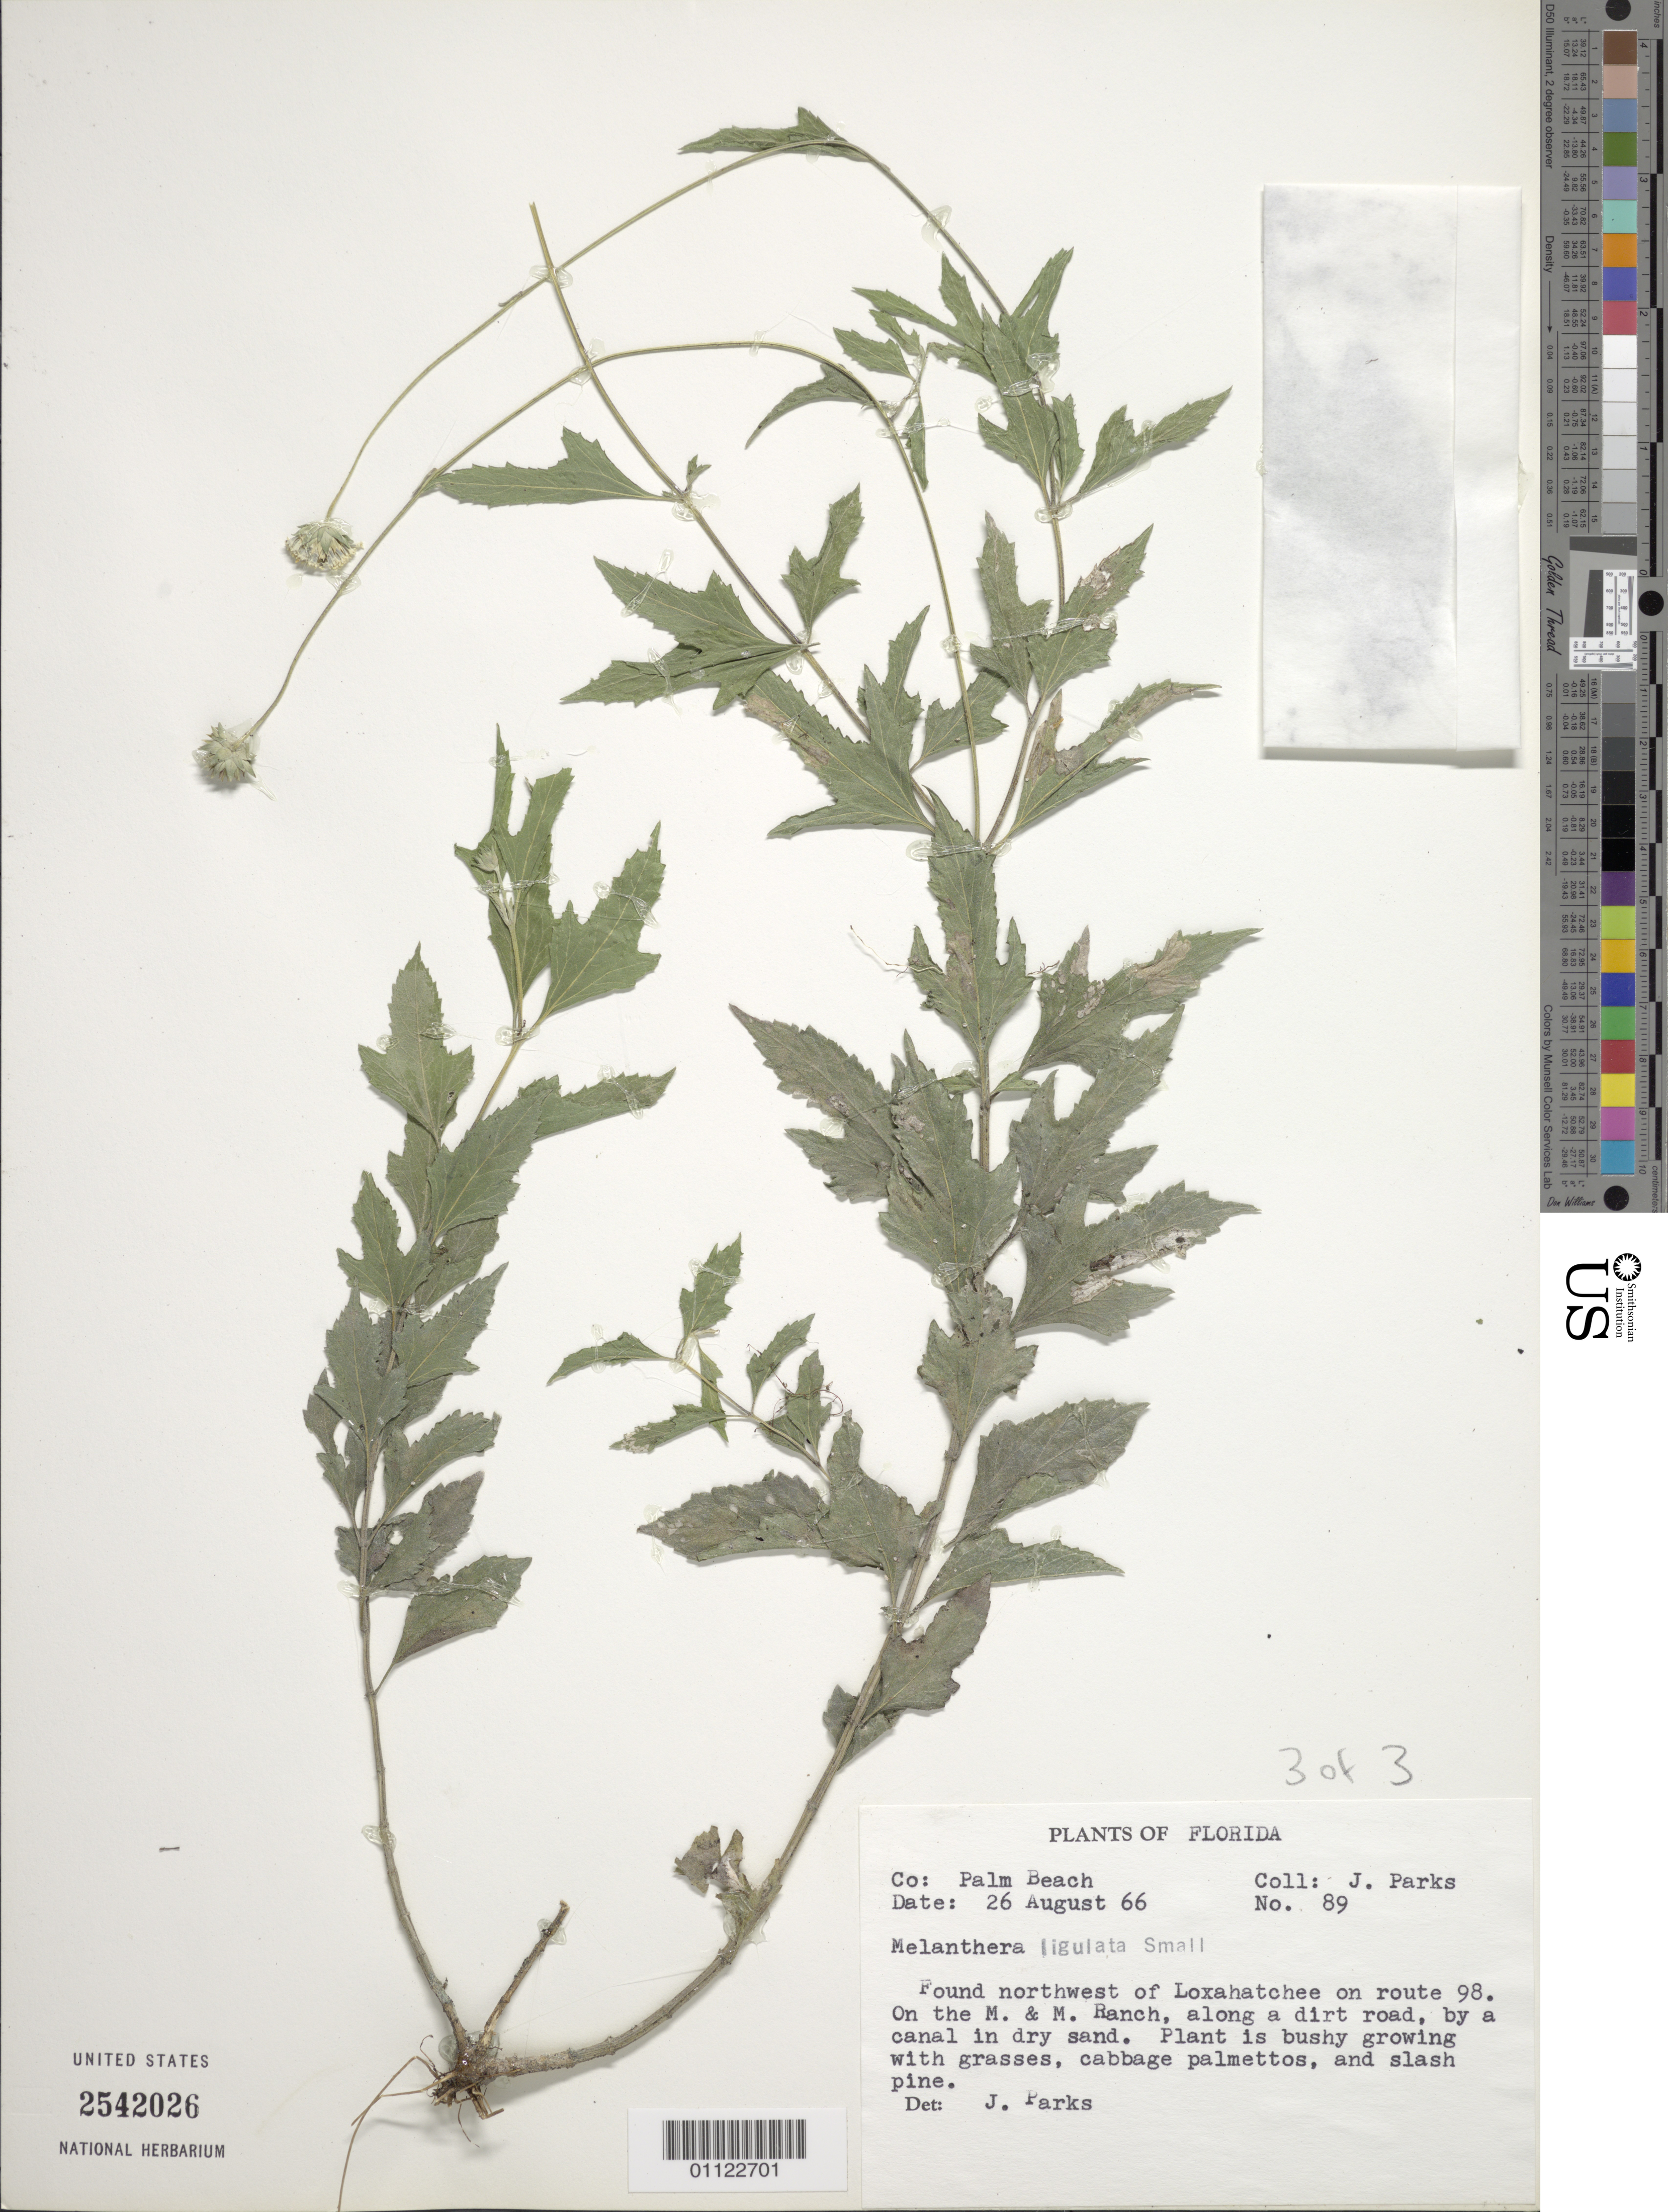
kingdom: Plantae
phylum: Tracheophyta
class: Magnoliopsida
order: Asterales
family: Asteraceae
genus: Melanthera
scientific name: Melanthera ligulata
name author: Small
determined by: Parks, J.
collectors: J. Parks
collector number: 89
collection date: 1966-08-26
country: United States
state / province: Florida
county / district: Palm Beach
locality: Found northwest of Laxahetchee on route 98. On the M & M Ranch, along a dirt road, by a canal in dry sand.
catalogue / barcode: US 2542026